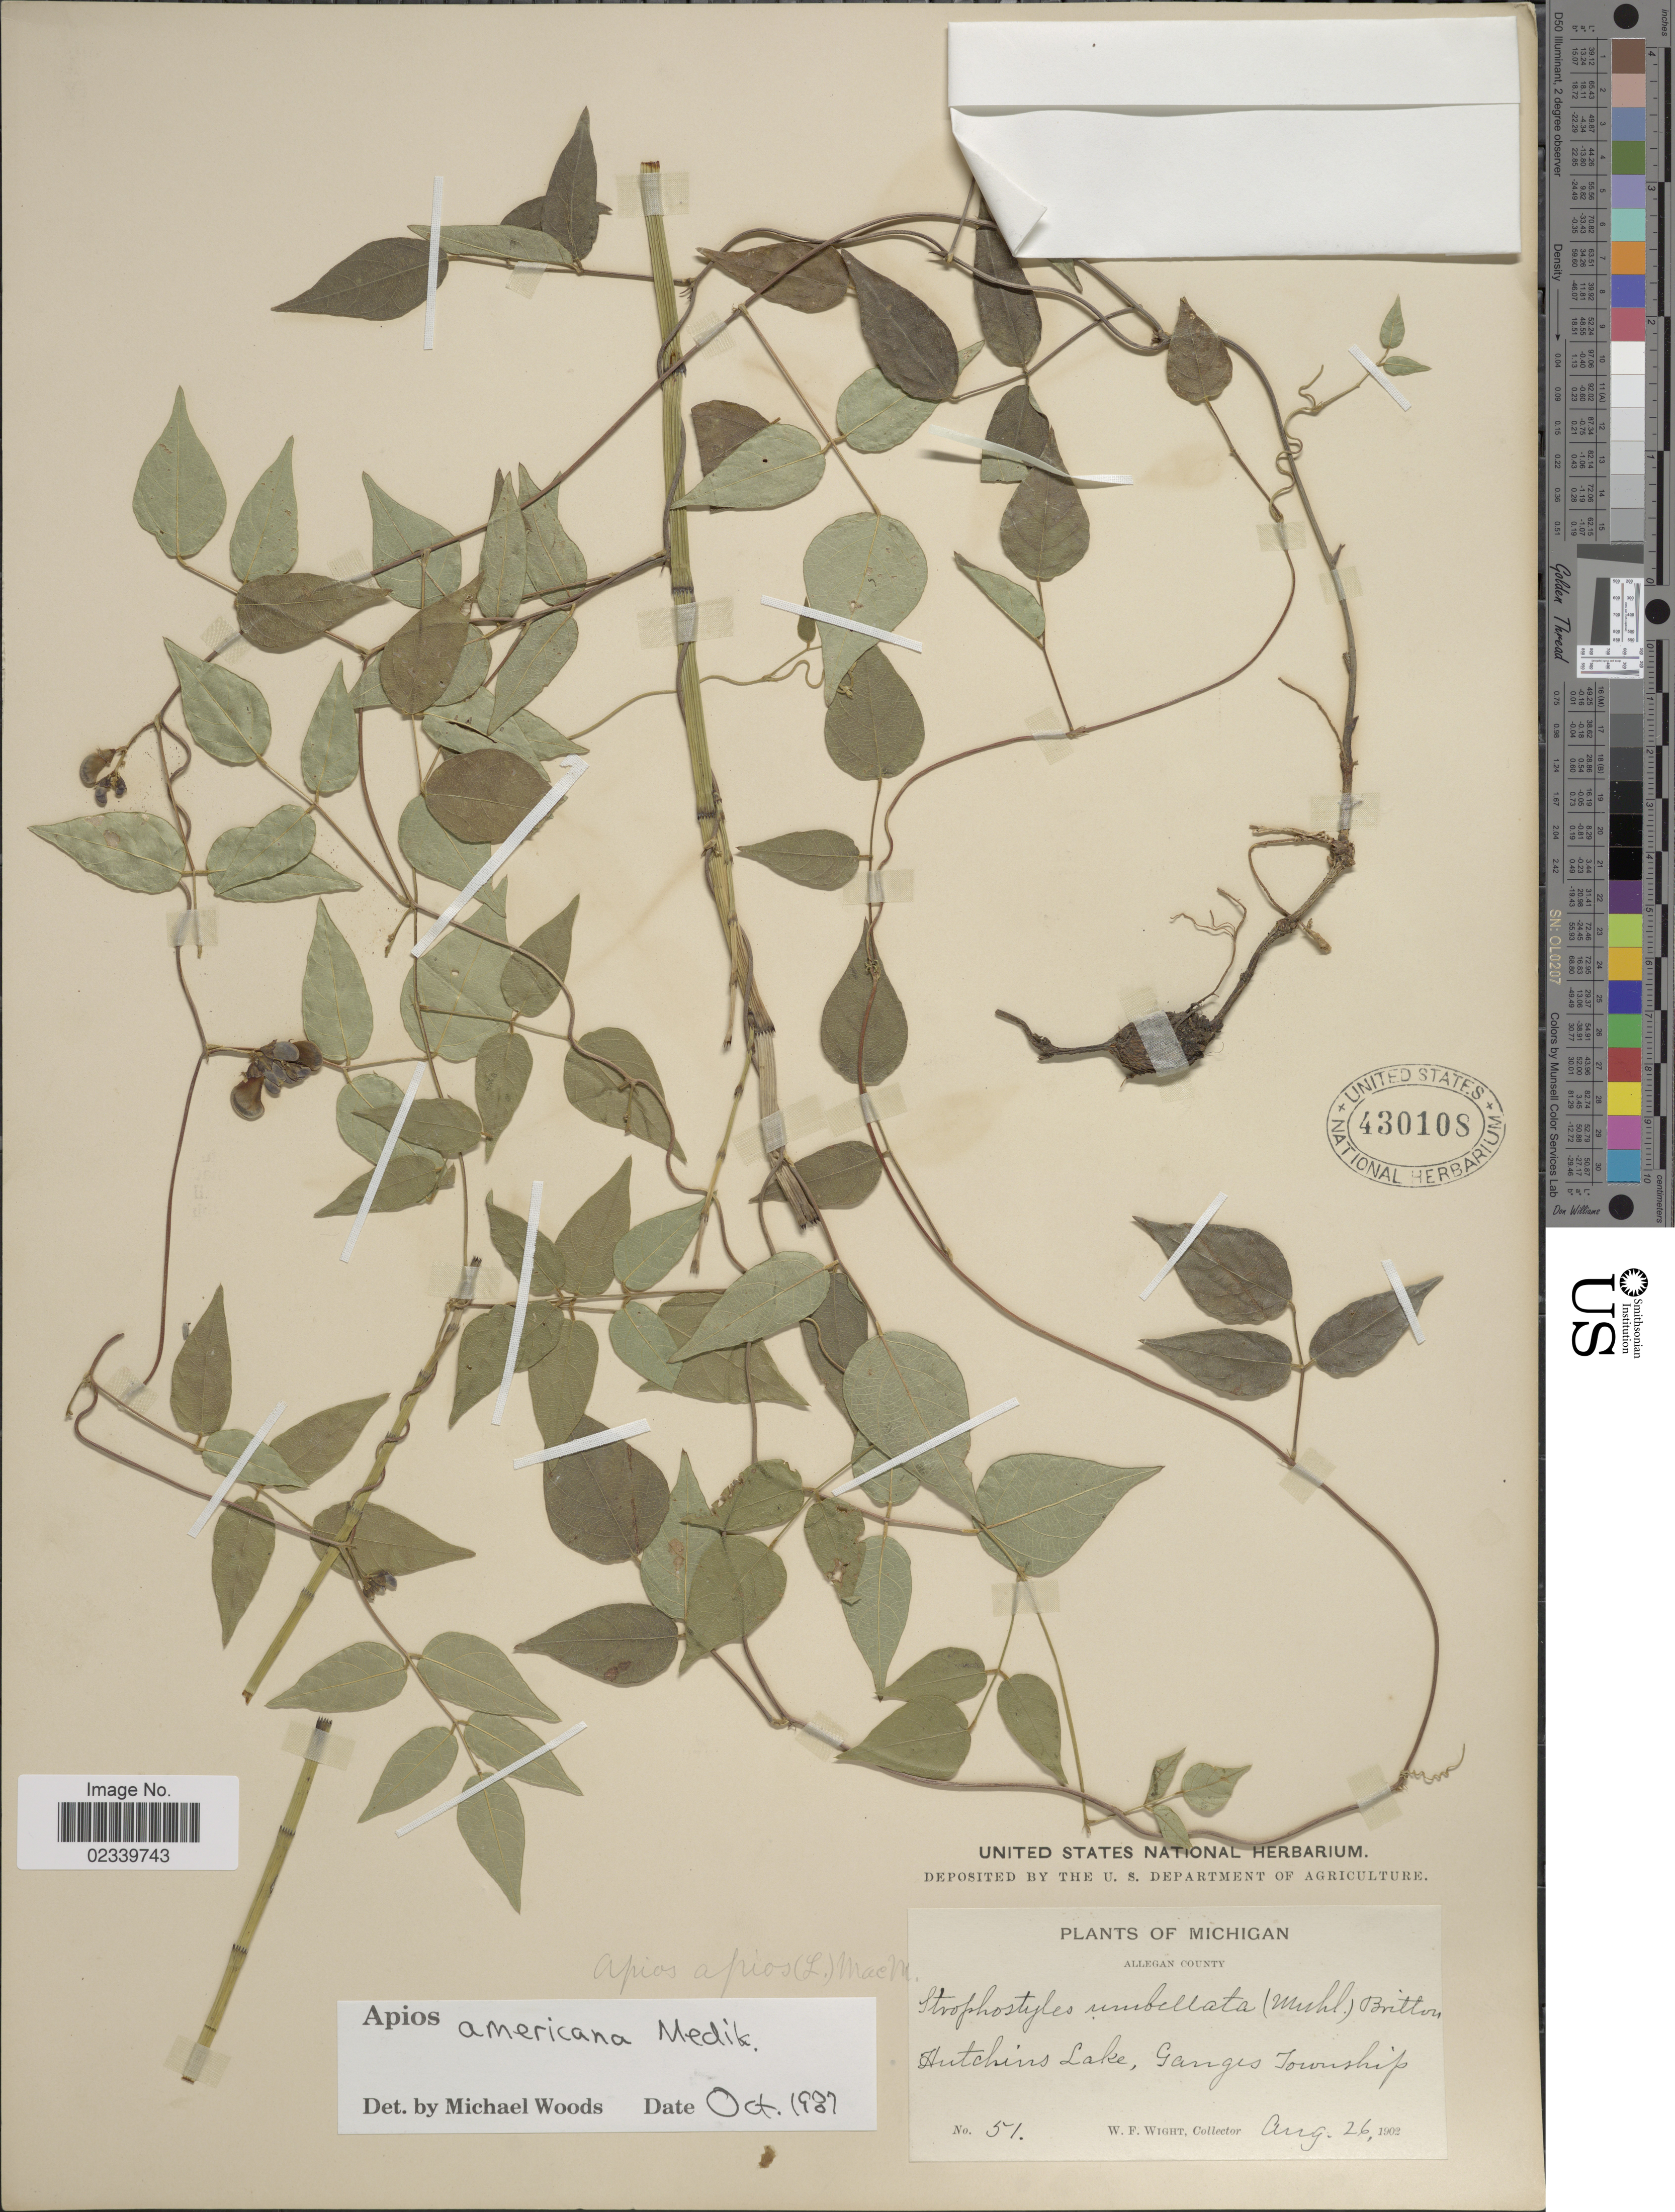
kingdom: Plantae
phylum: Tracheophyta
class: Magnoliopsida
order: Fabales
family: Fabaceae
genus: Apios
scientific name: Apios americana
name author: Medik.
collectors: W. Wight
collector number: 51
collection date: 1902-08-26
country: United States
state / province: Michigan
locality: Allegan County, Hutchins Lake, Ganges Township.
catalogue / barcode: US 430108